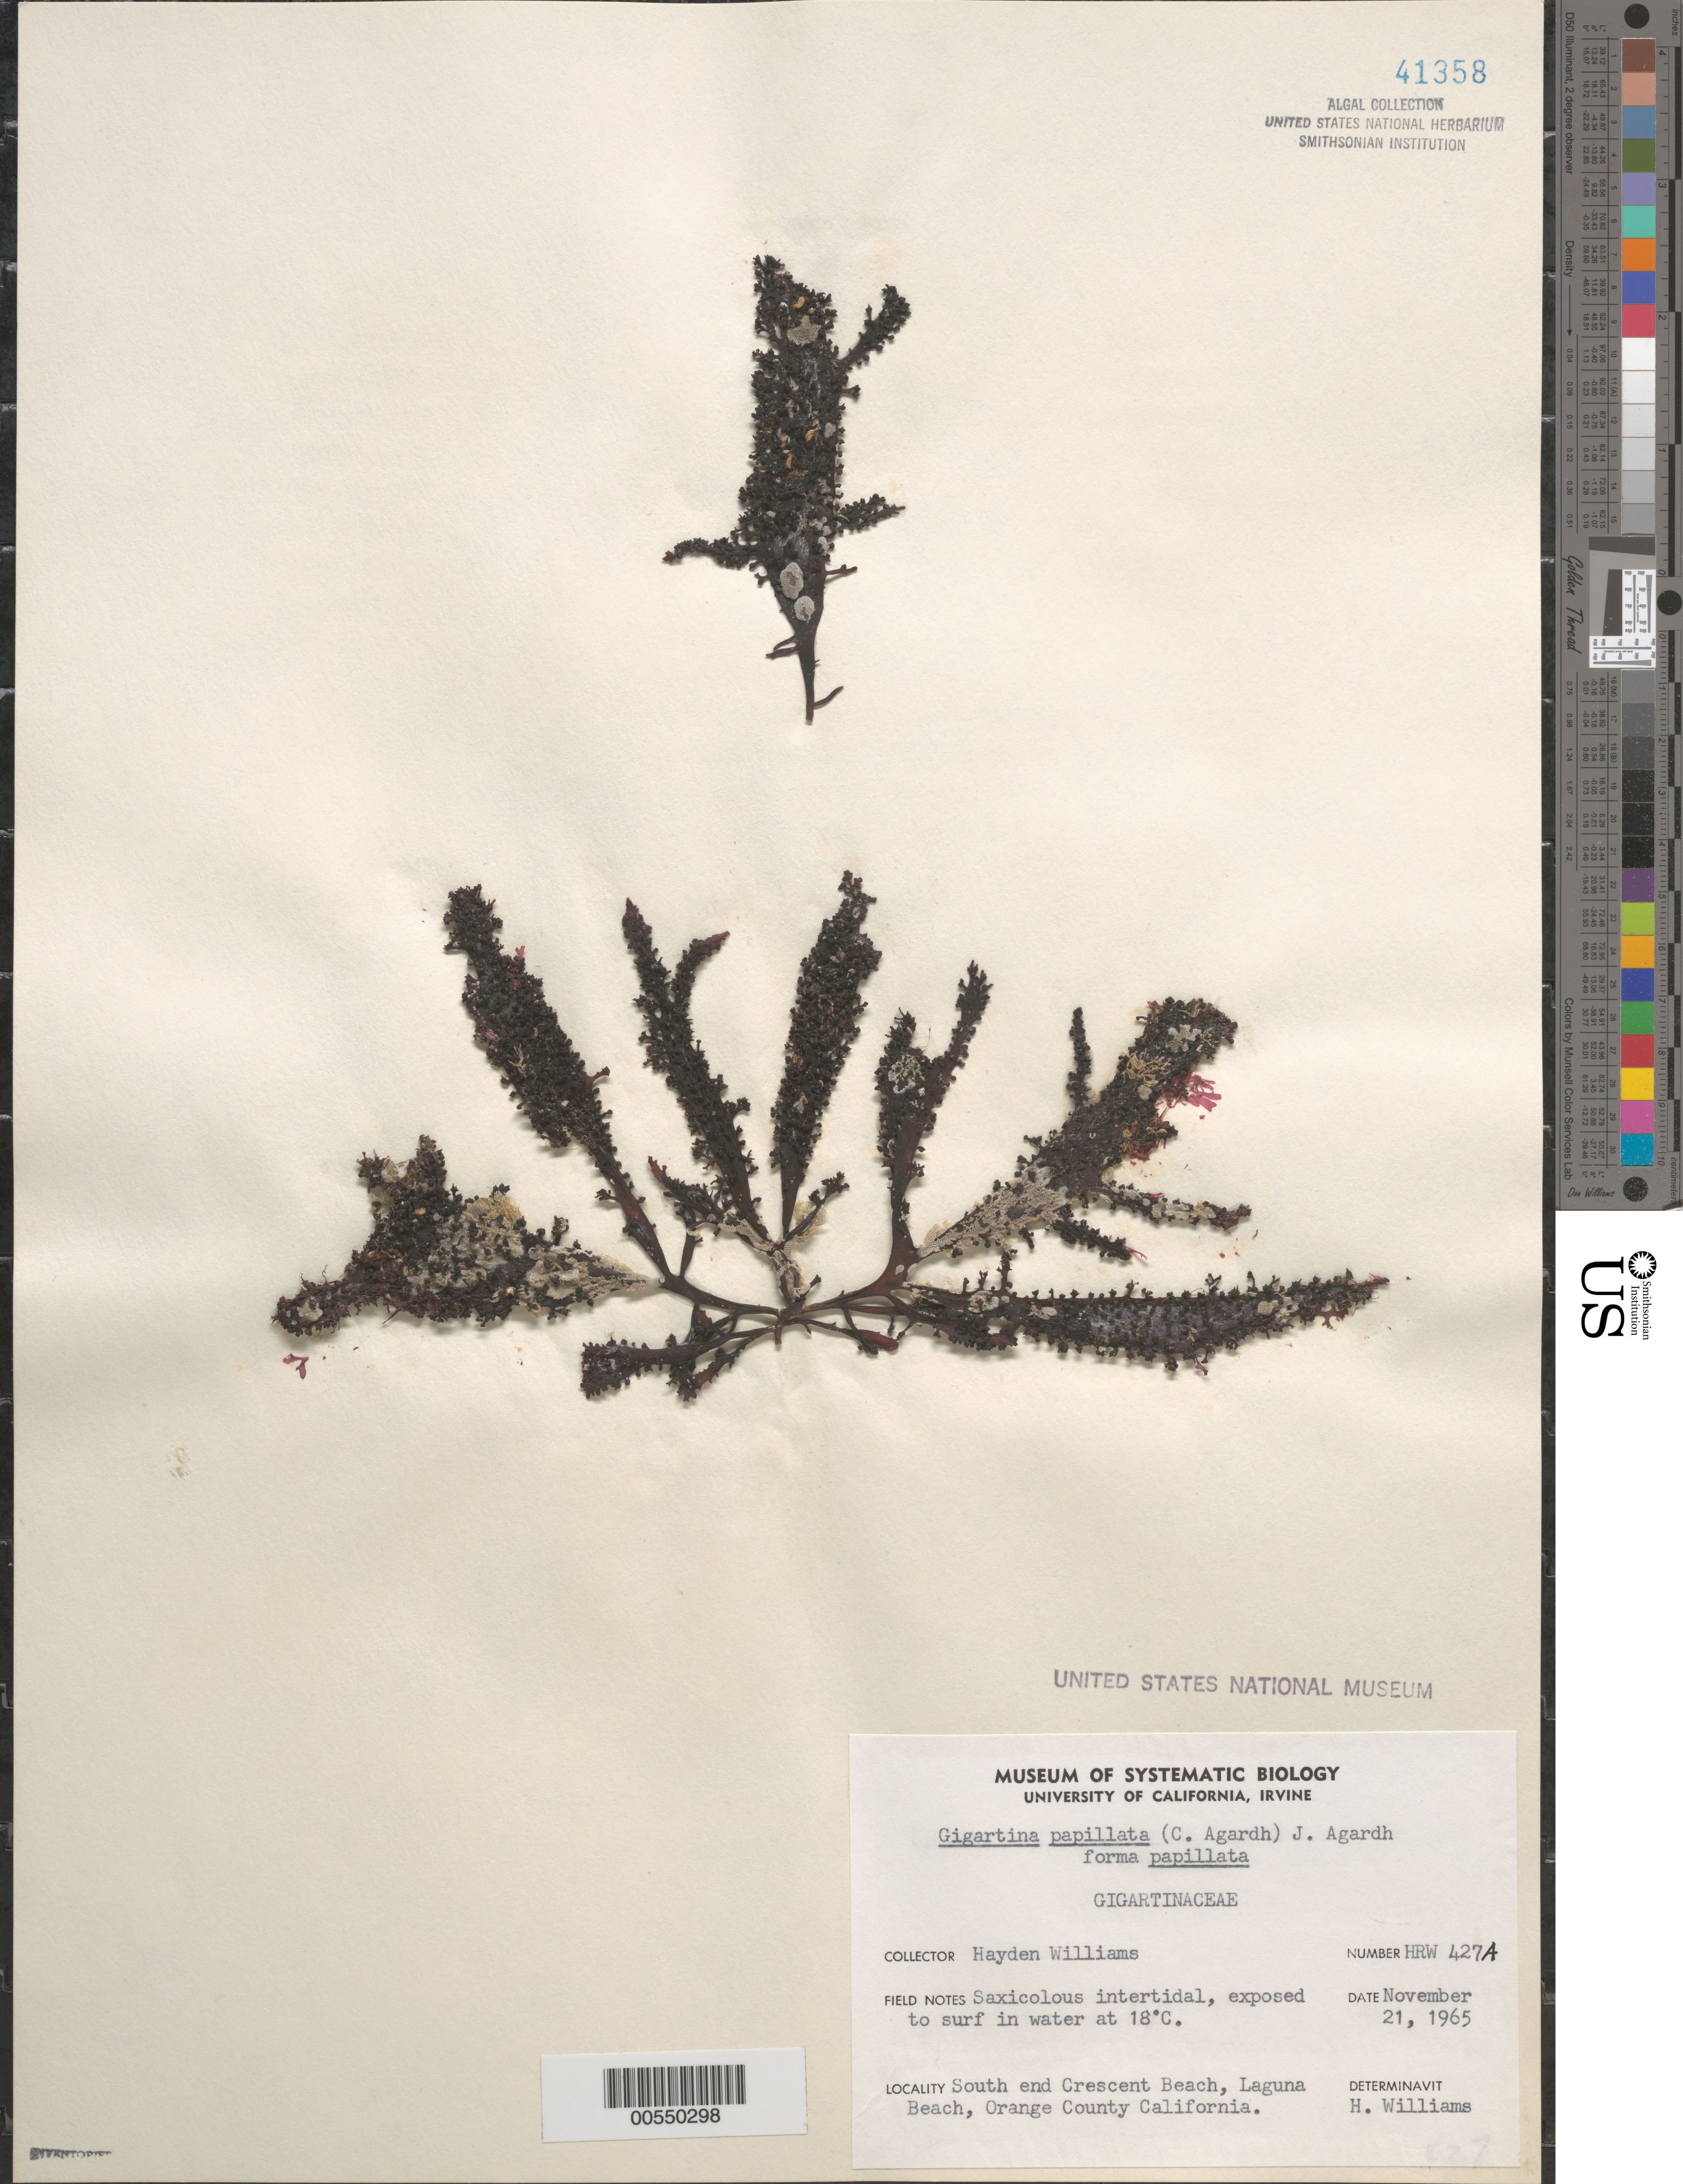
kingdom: Plantae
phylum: Rhodophyta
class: Florideophyceae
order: Gigartinales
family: Phyllophoraceae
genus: Mastocarpus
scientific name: Mastocarpus papillatus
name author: (C. Agardh) Kütz.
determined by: Algae name updating Project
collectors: H. R. Williams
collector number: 427a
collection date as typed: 21 Nov 1965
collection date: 1965-11-21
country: United States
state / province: California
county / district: Orange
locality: Crescent Beach, Laguna Beach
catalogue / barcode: US 41358